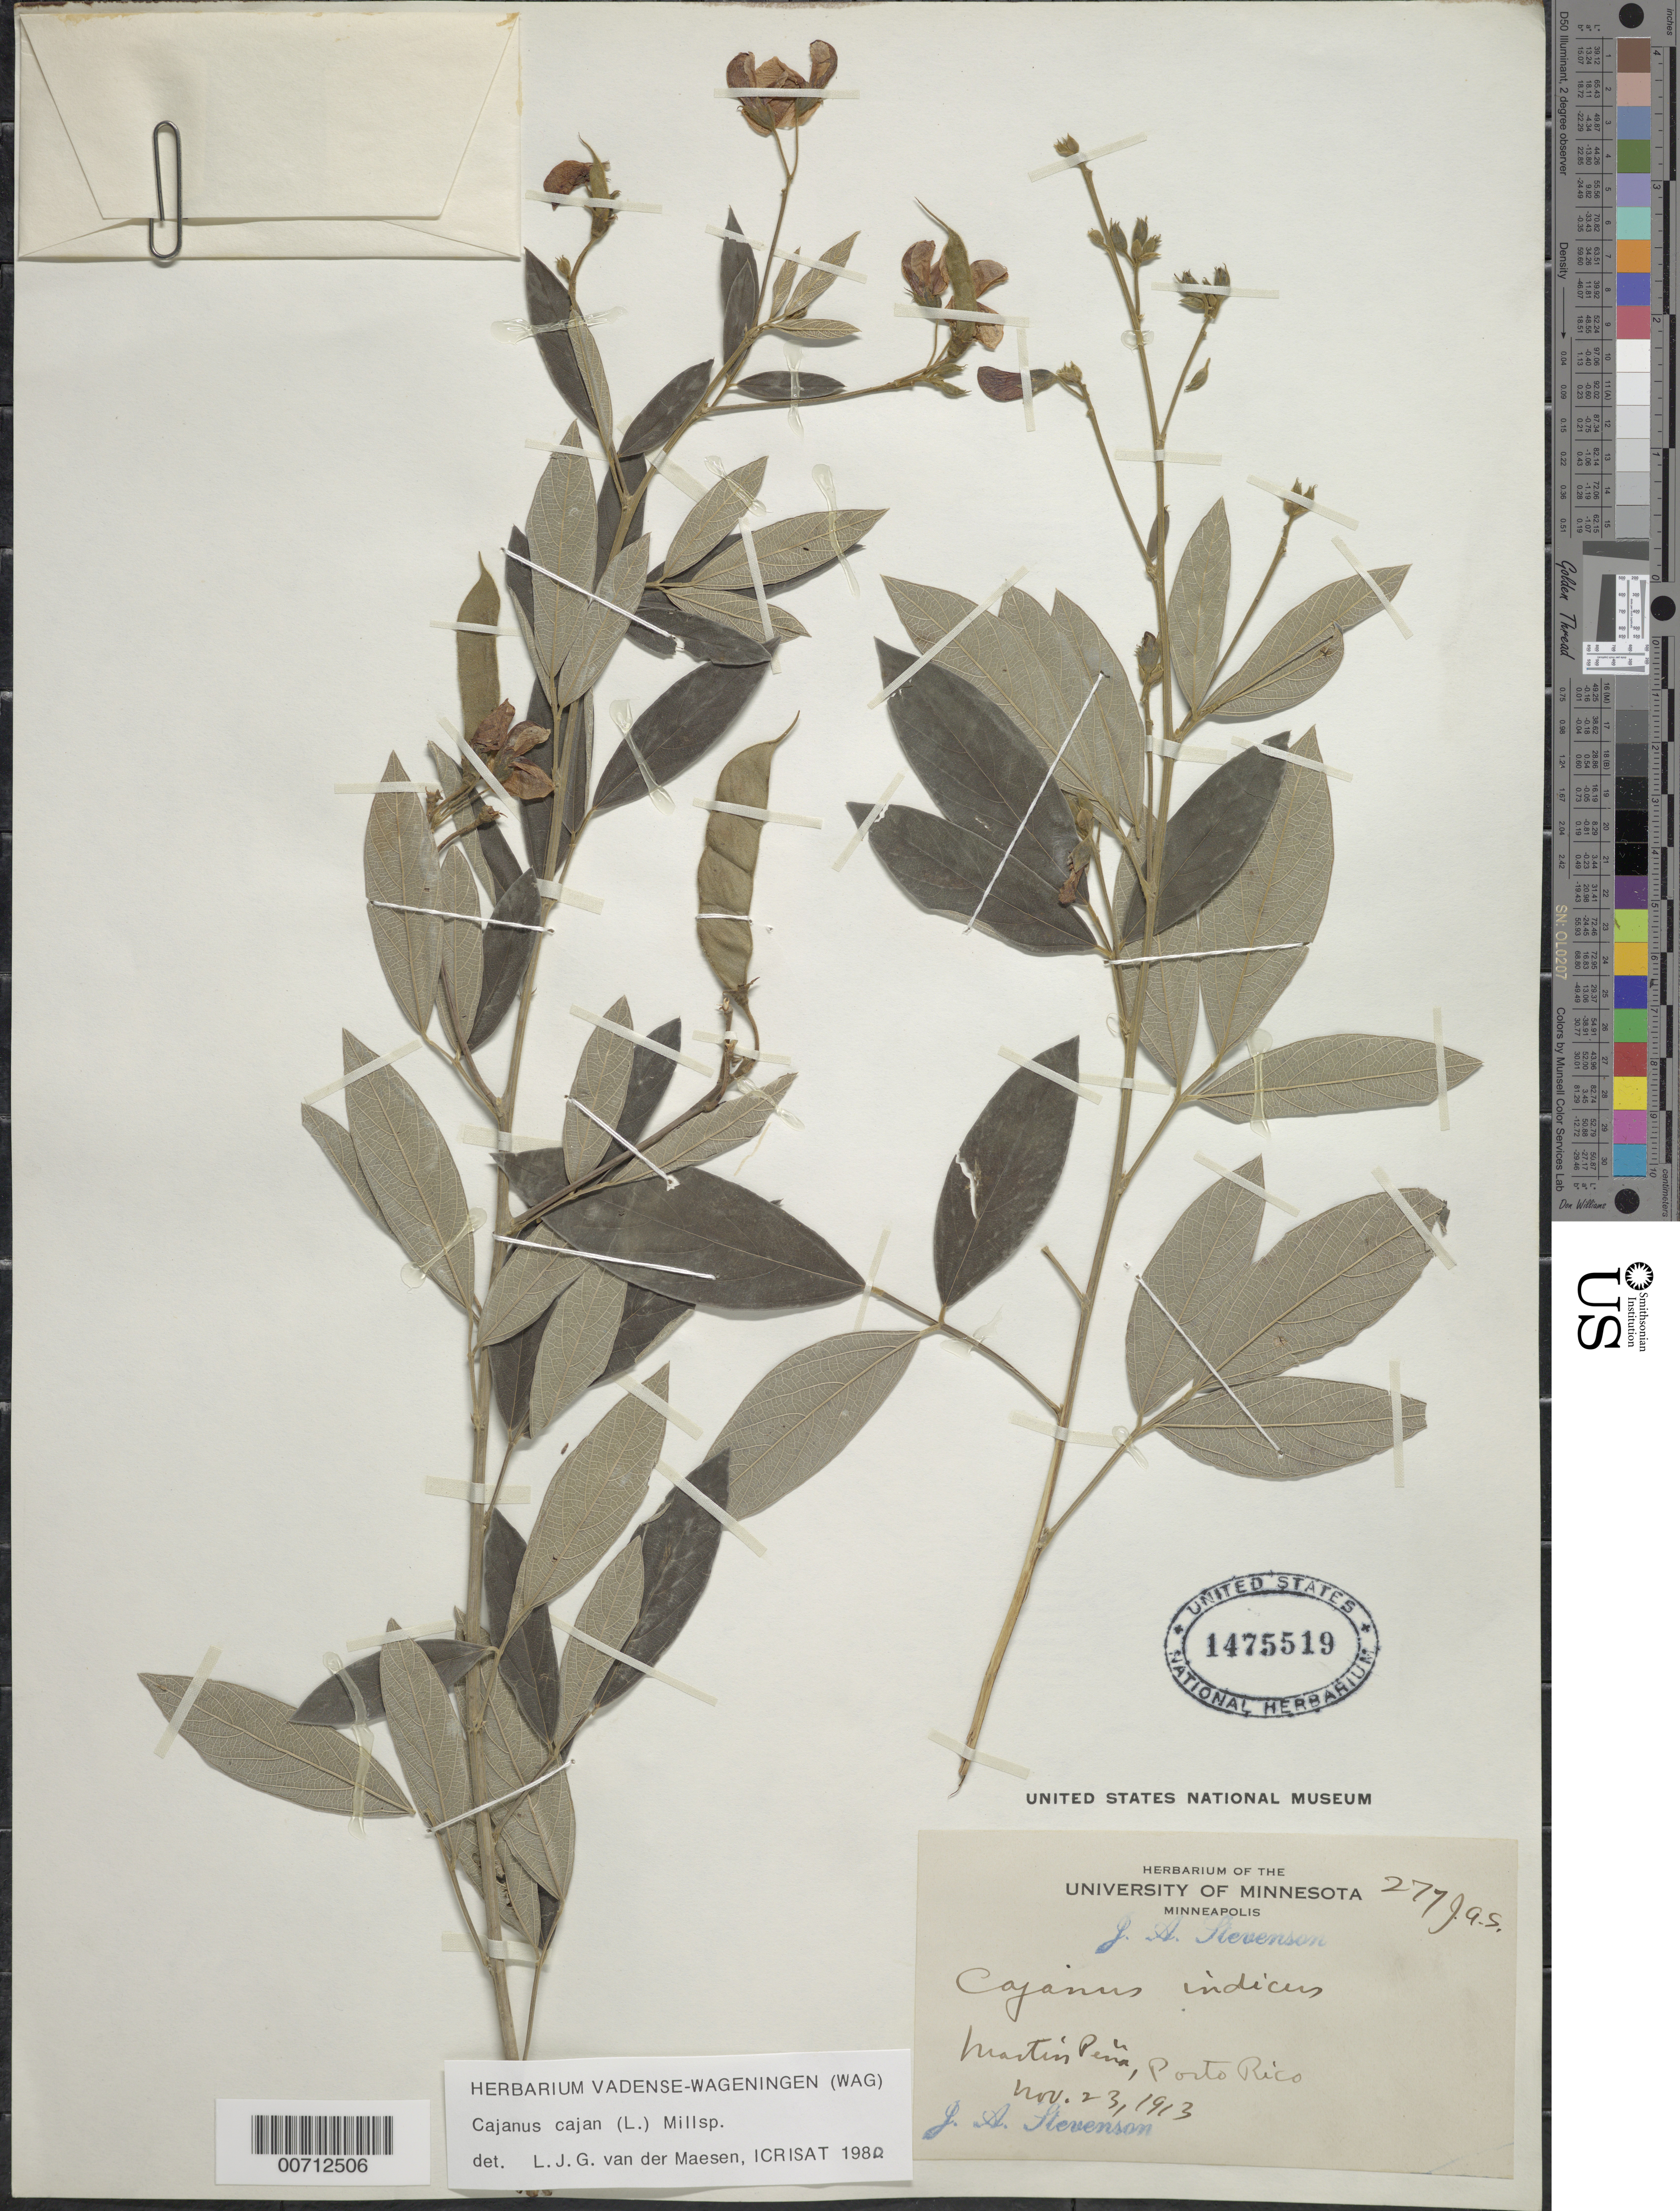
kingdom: Plantae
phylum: Tracheophyta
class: Magnoliopsida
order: Fabales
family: Fabaceae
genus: Cajanus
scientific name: Cajanus cajan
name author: (L.) Huth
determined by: Van Der Maesen, L. J. G., (WAG), Wageningen University (Netherlands)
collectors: J. Stevenson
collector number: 277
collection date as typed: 23 Nov 1913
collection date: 1913-11-23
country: Puerto Rico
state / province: Martin Pena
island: Greater Antilles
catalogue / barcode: US 1475519